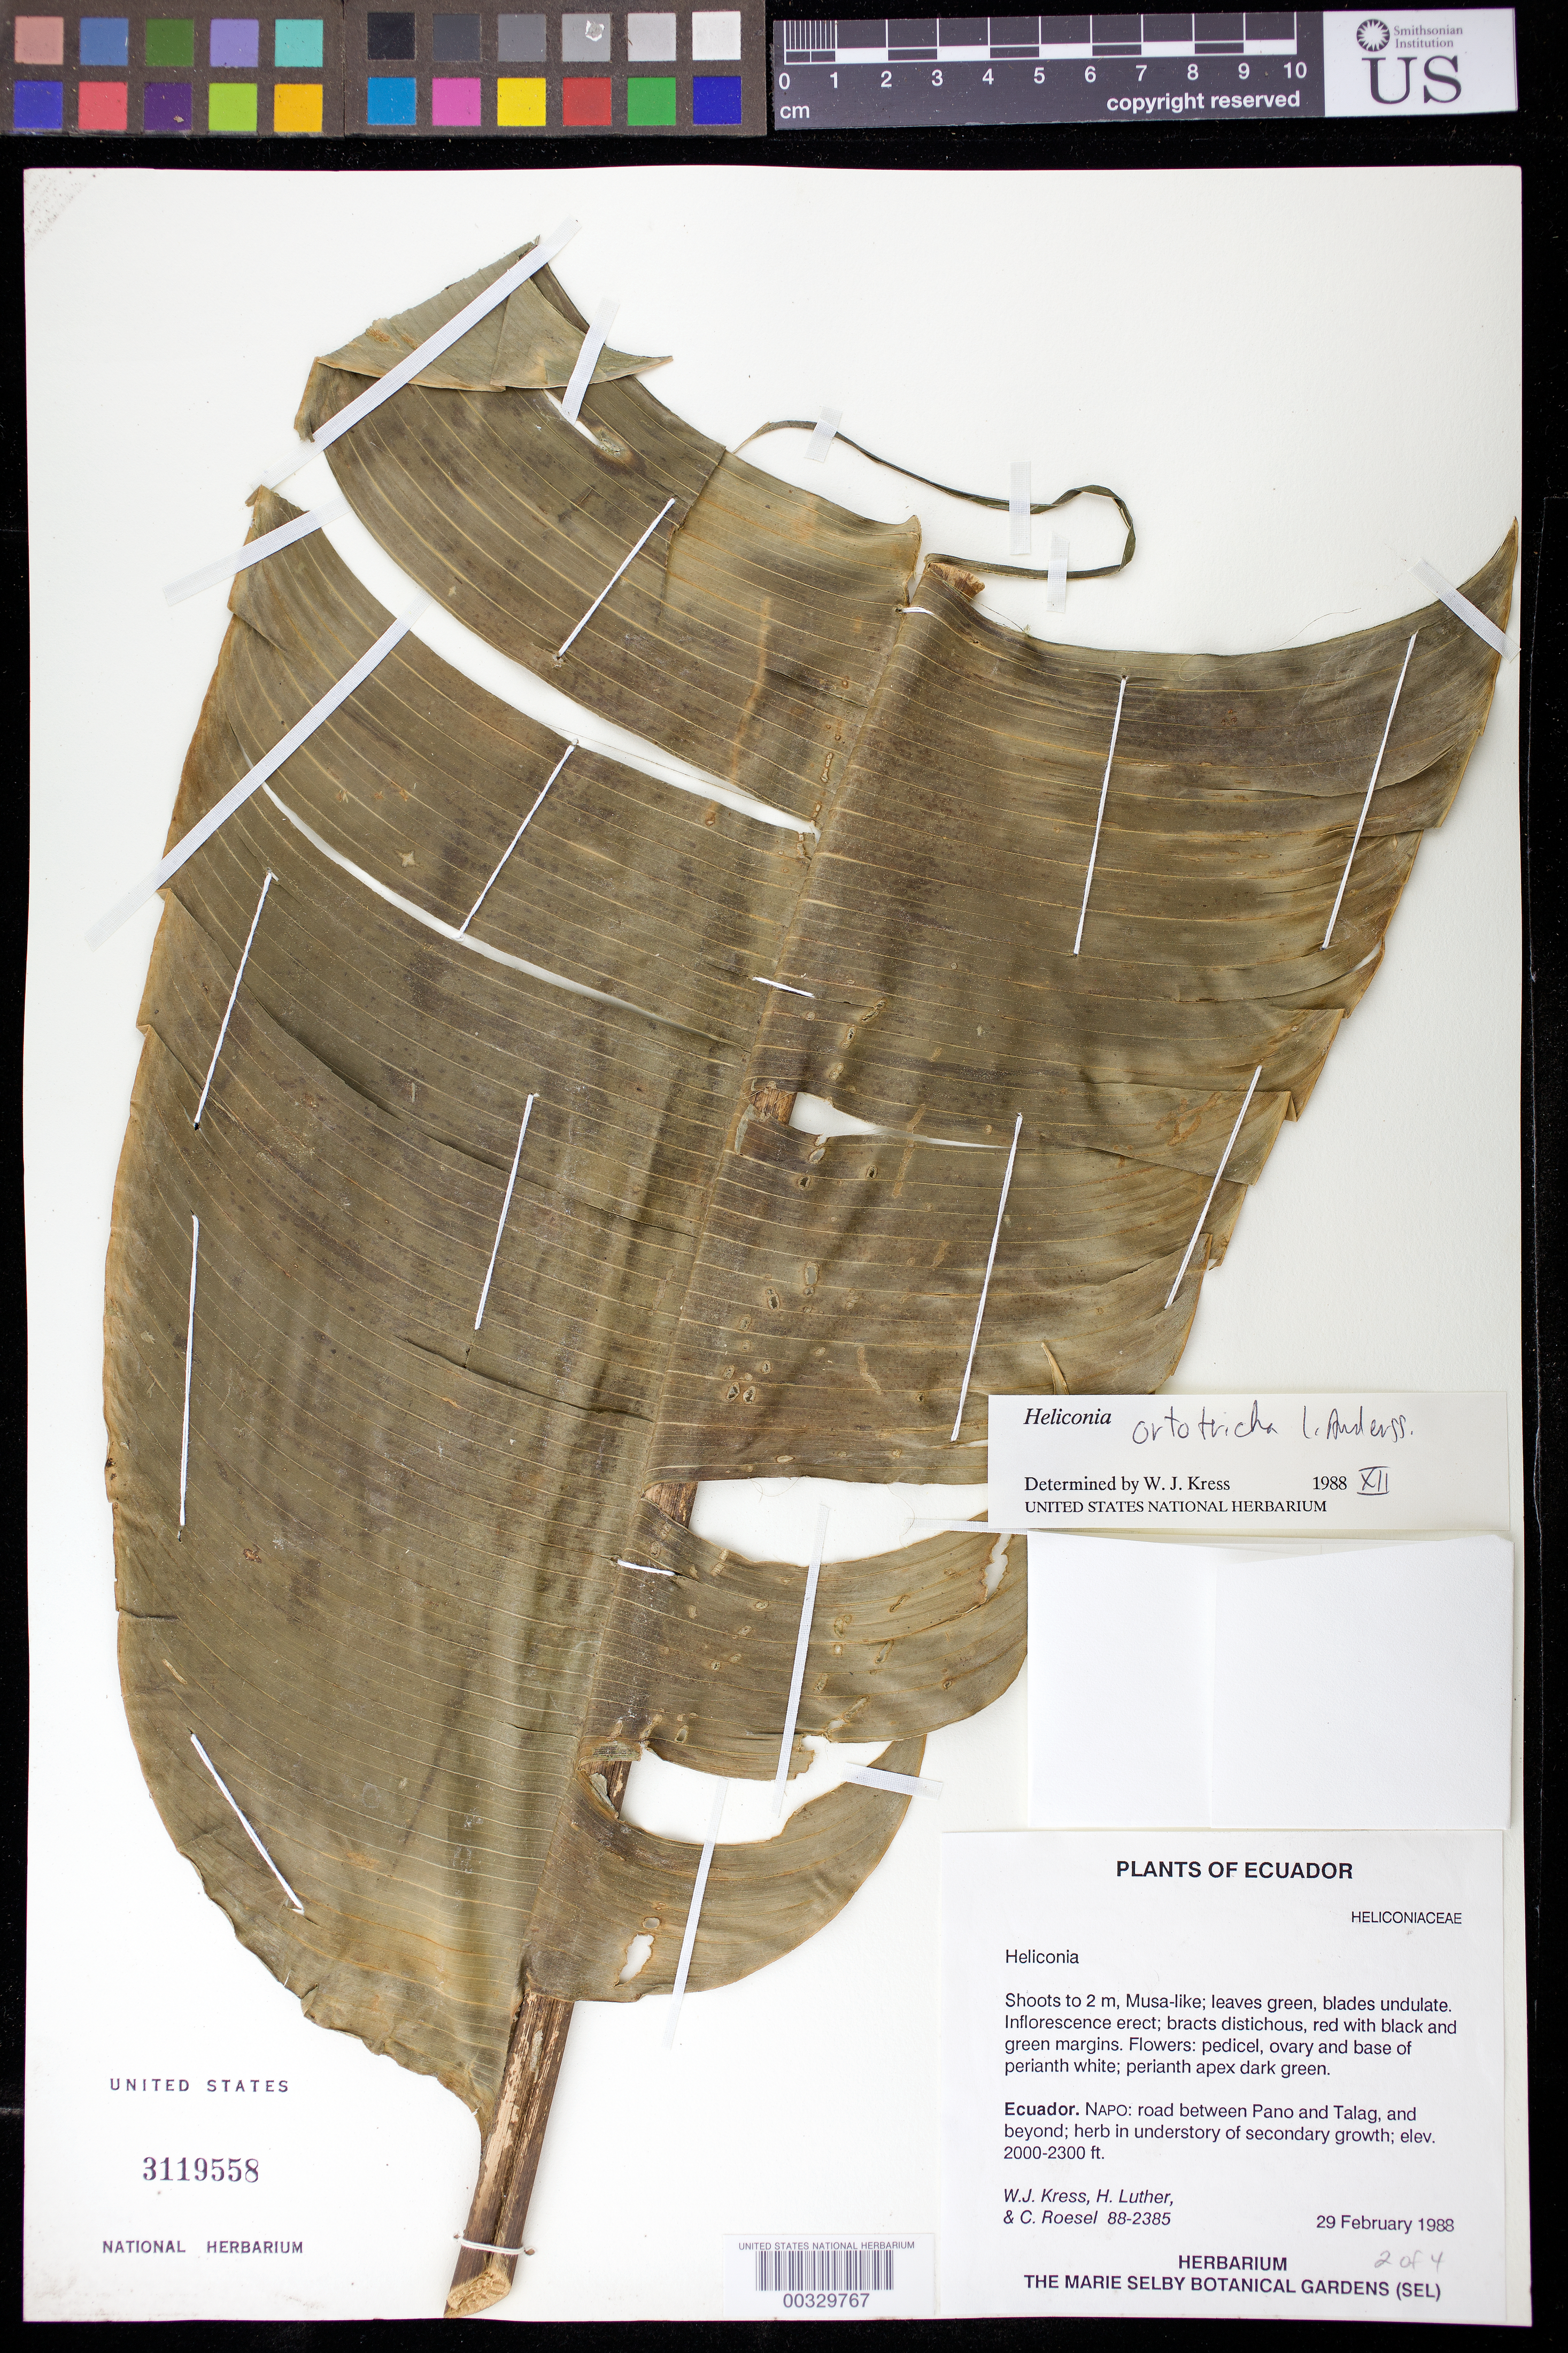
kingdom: Plantae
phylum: Tracheophyta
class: Liliopsida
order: Zingiberales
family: Heliconiaceae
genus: Heliconia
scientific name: Heliconia orthotricha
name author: L. Andersson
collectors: W. J. Kress, Harry E. Luther & C. S. Roesel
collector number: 88-2385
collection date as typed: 29 Feb 1988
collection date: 1988-02-29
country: Ecuador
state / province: Napo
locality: Road between pano and talag, and beyond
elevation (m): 610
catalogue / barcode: US 3119558